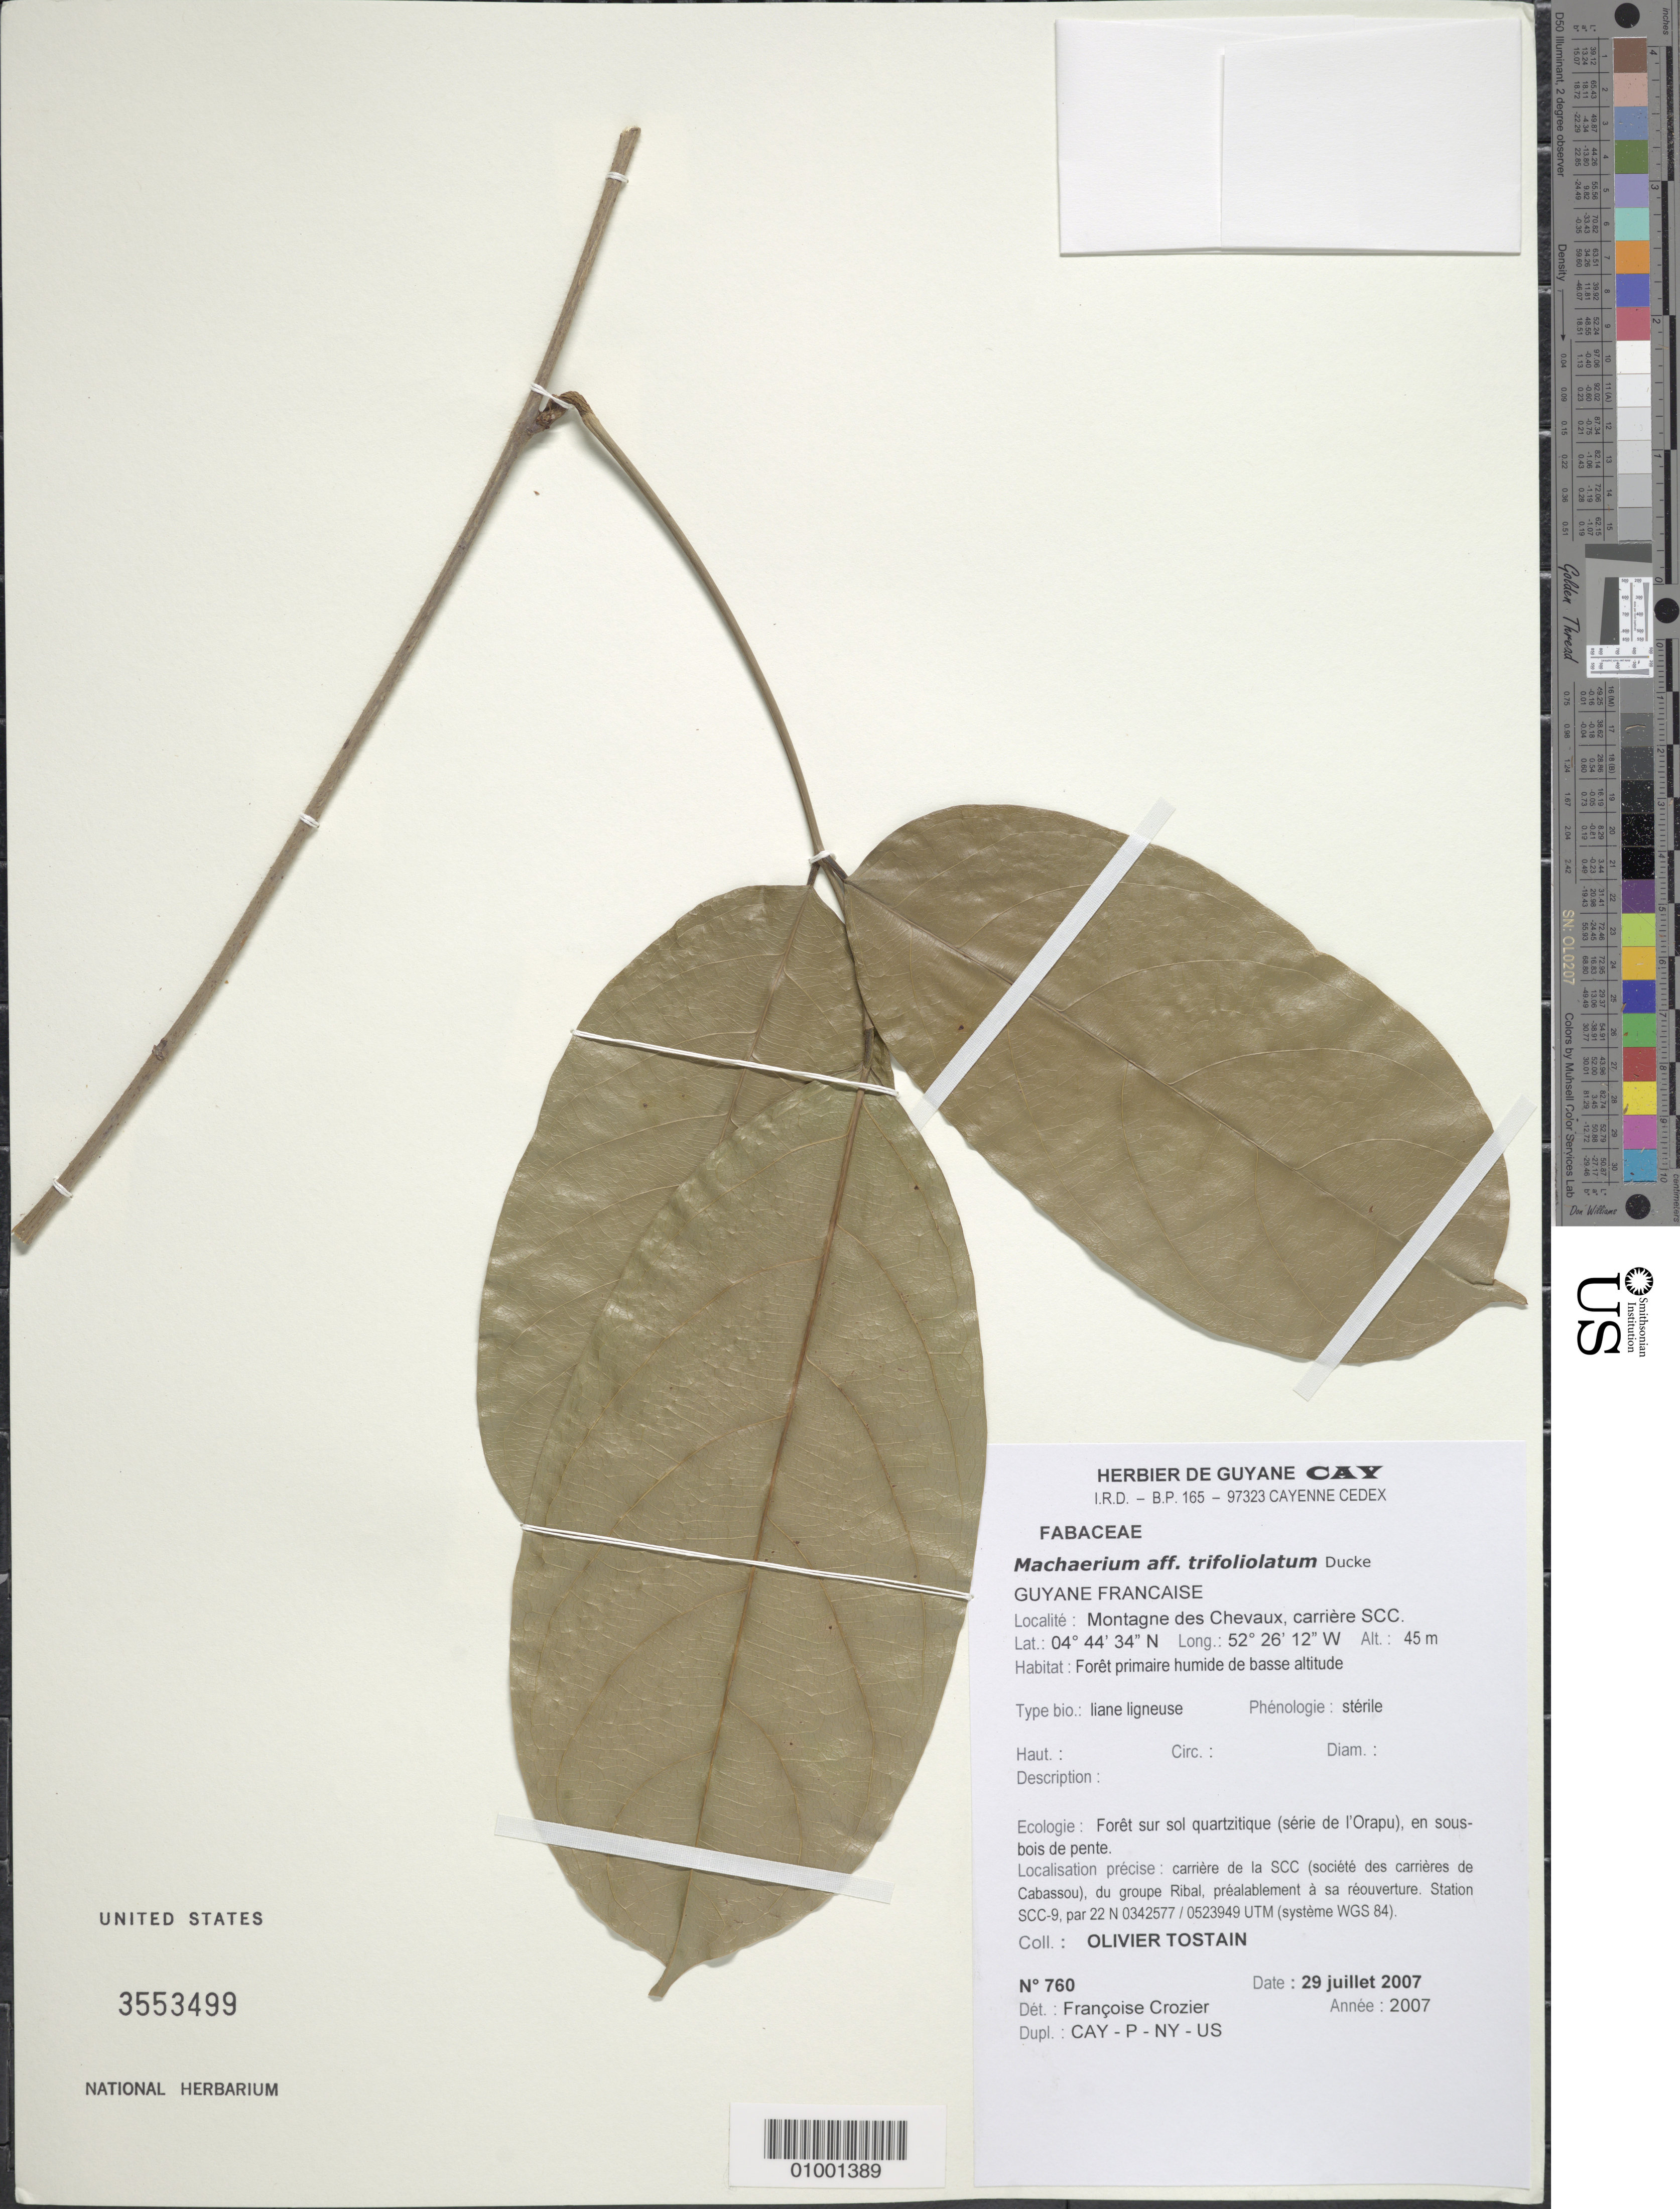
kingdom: Plantae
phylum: Tracheophyta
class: Magnoliopsida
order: Fabales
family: Fabaceae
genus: Machaerium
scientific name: Machaerium trifoliolatum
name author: Ducke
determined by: Crozier, F.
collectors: O. Tostain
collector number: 760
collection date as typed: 29-Jul-07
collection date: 2007-07-29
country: French Guiana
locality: Montagne Boroukin (Mgne des Chevaux); carriere de la SCC (societe des carrieres de Cabassou) du groupe Ribal, prealablement a sa reouverte. Station no.SCC-9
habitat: Foret primaire humide de basse altitude. Foret sur sol quartzitique (serie de l'Orapu), en sous-bois de pente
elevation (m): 45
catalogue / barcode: US 3553499